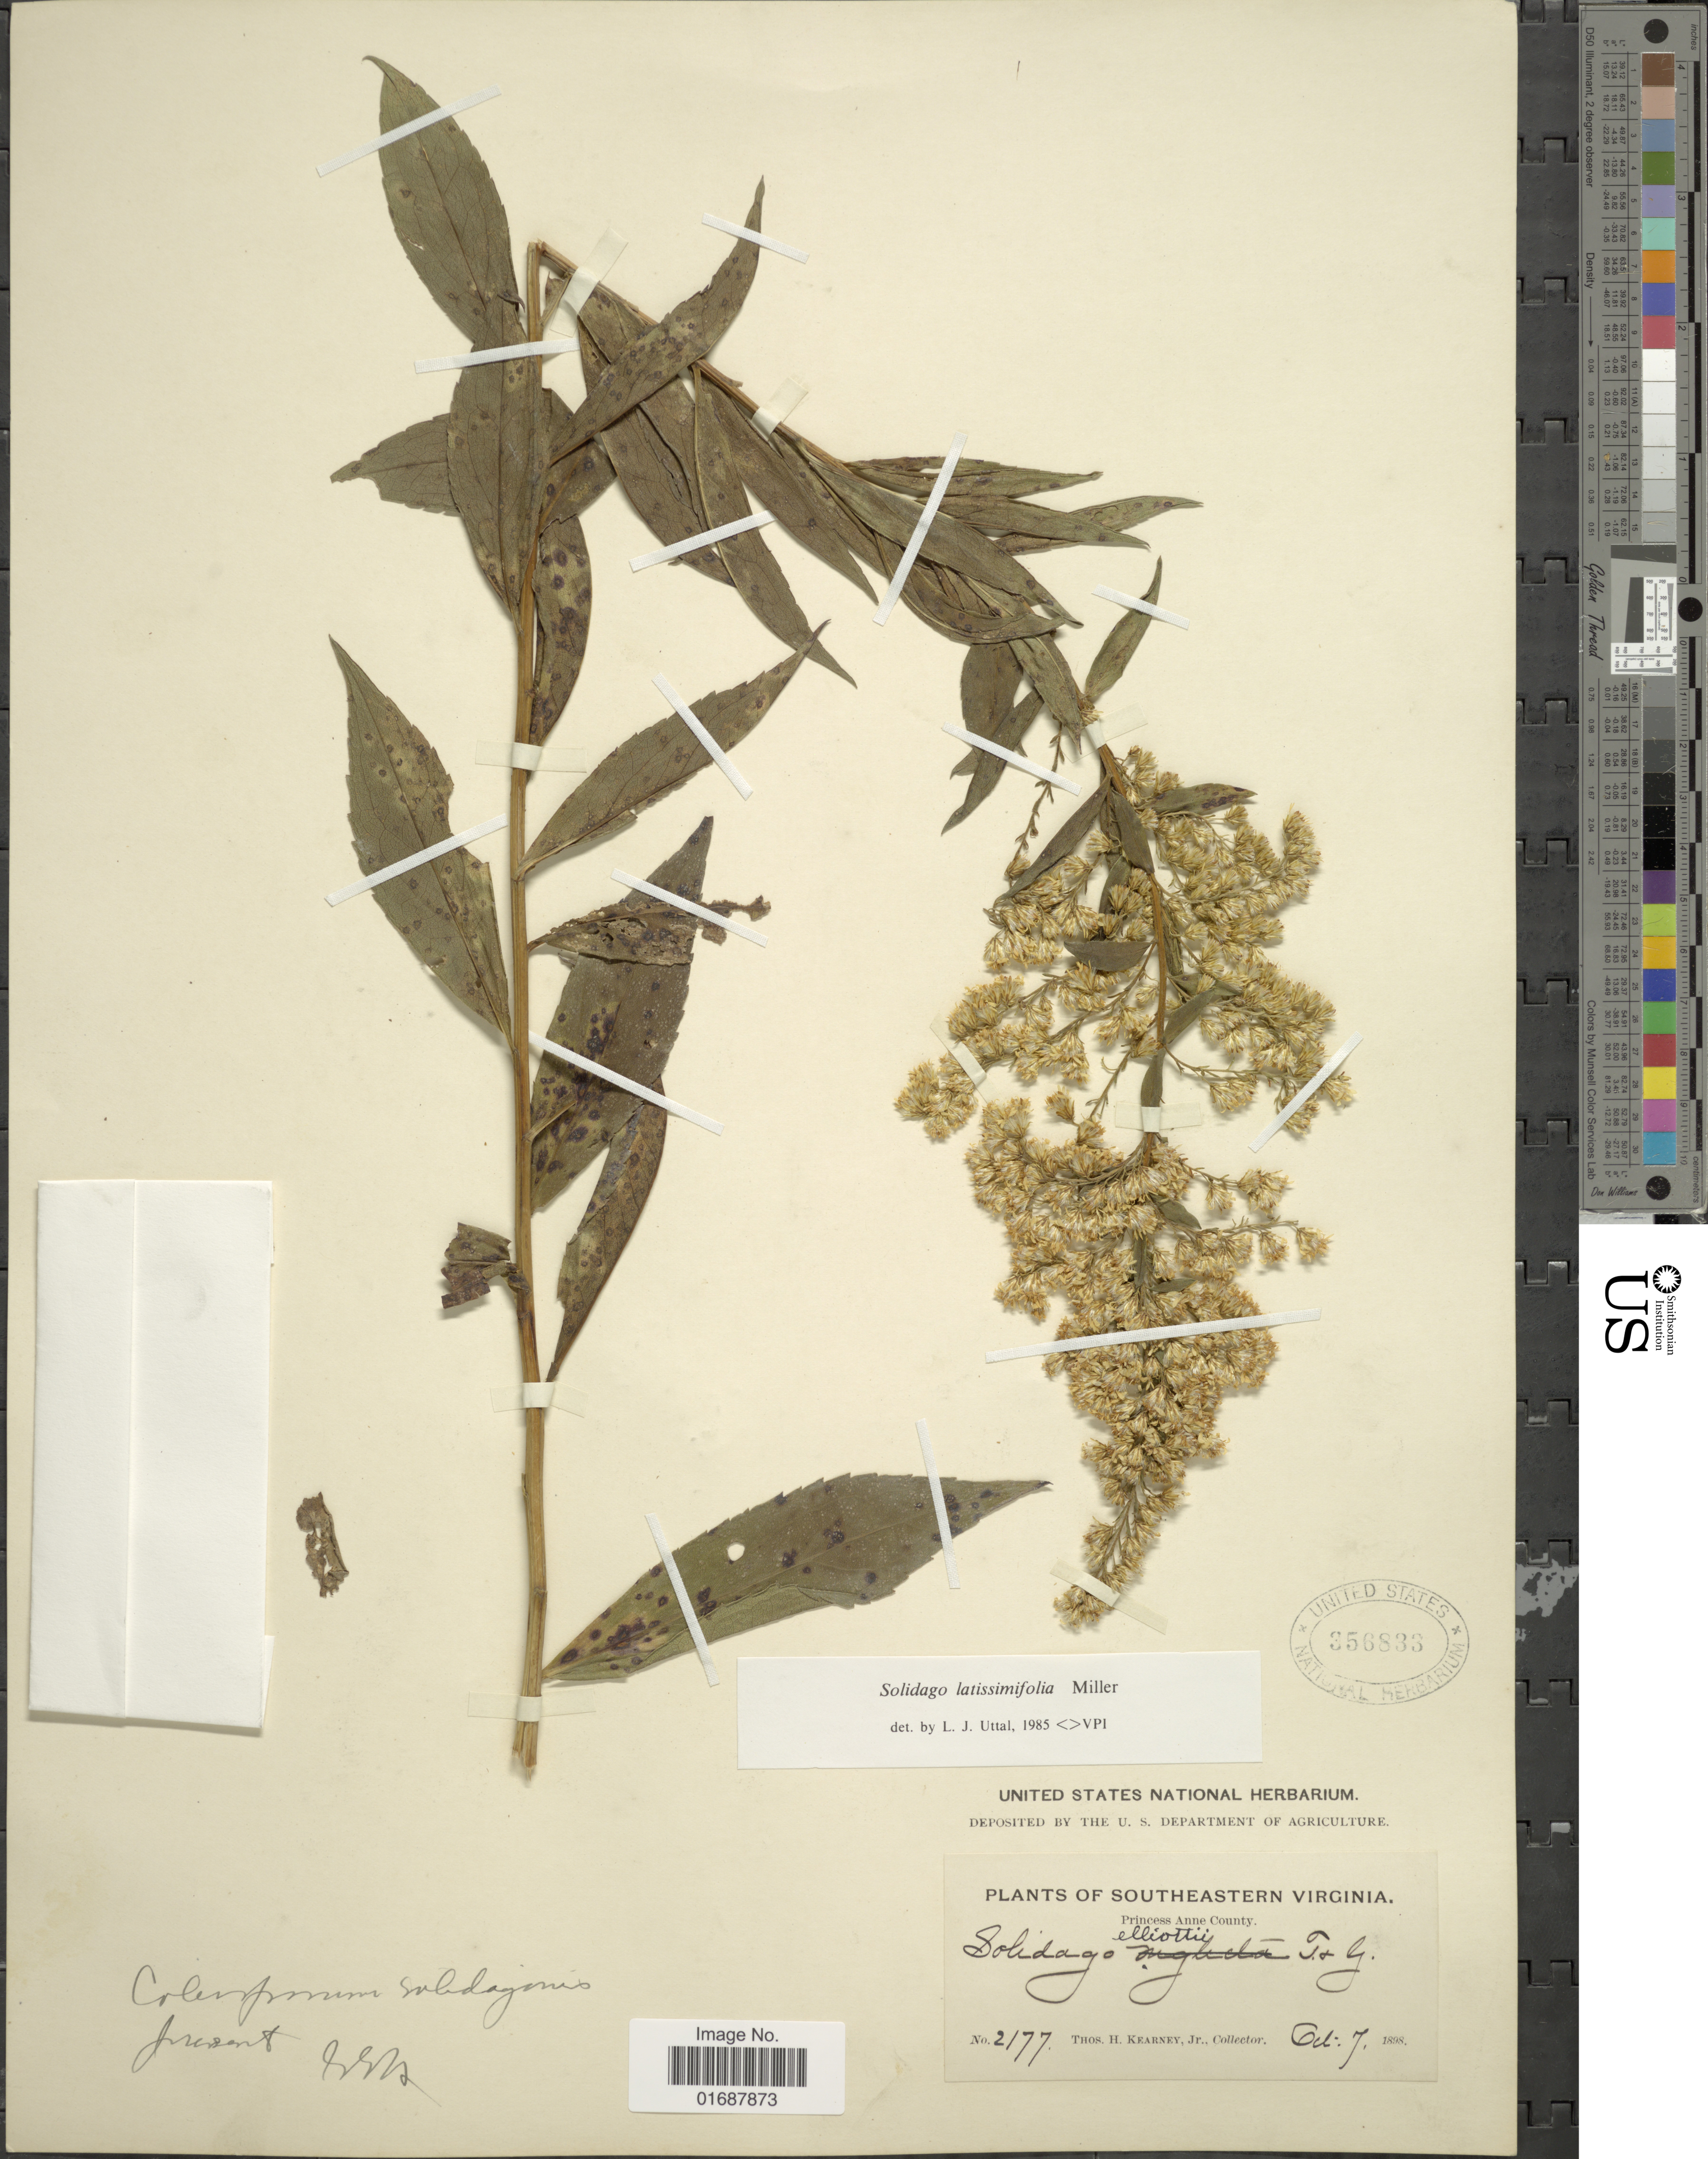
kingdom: Plantae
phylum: Tracheophyta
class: Magnoliopsida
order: Asterales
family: Asteraceae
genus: Solidago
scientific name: Solidago latissimifolia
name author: Mill.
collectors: T. H. Kearney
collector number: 2177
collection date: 1898-10-07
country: United States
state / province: Virginia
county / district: City of Virginia Beach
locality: Southeastern Virginia. Princess Anne County.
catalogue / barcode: US 356833